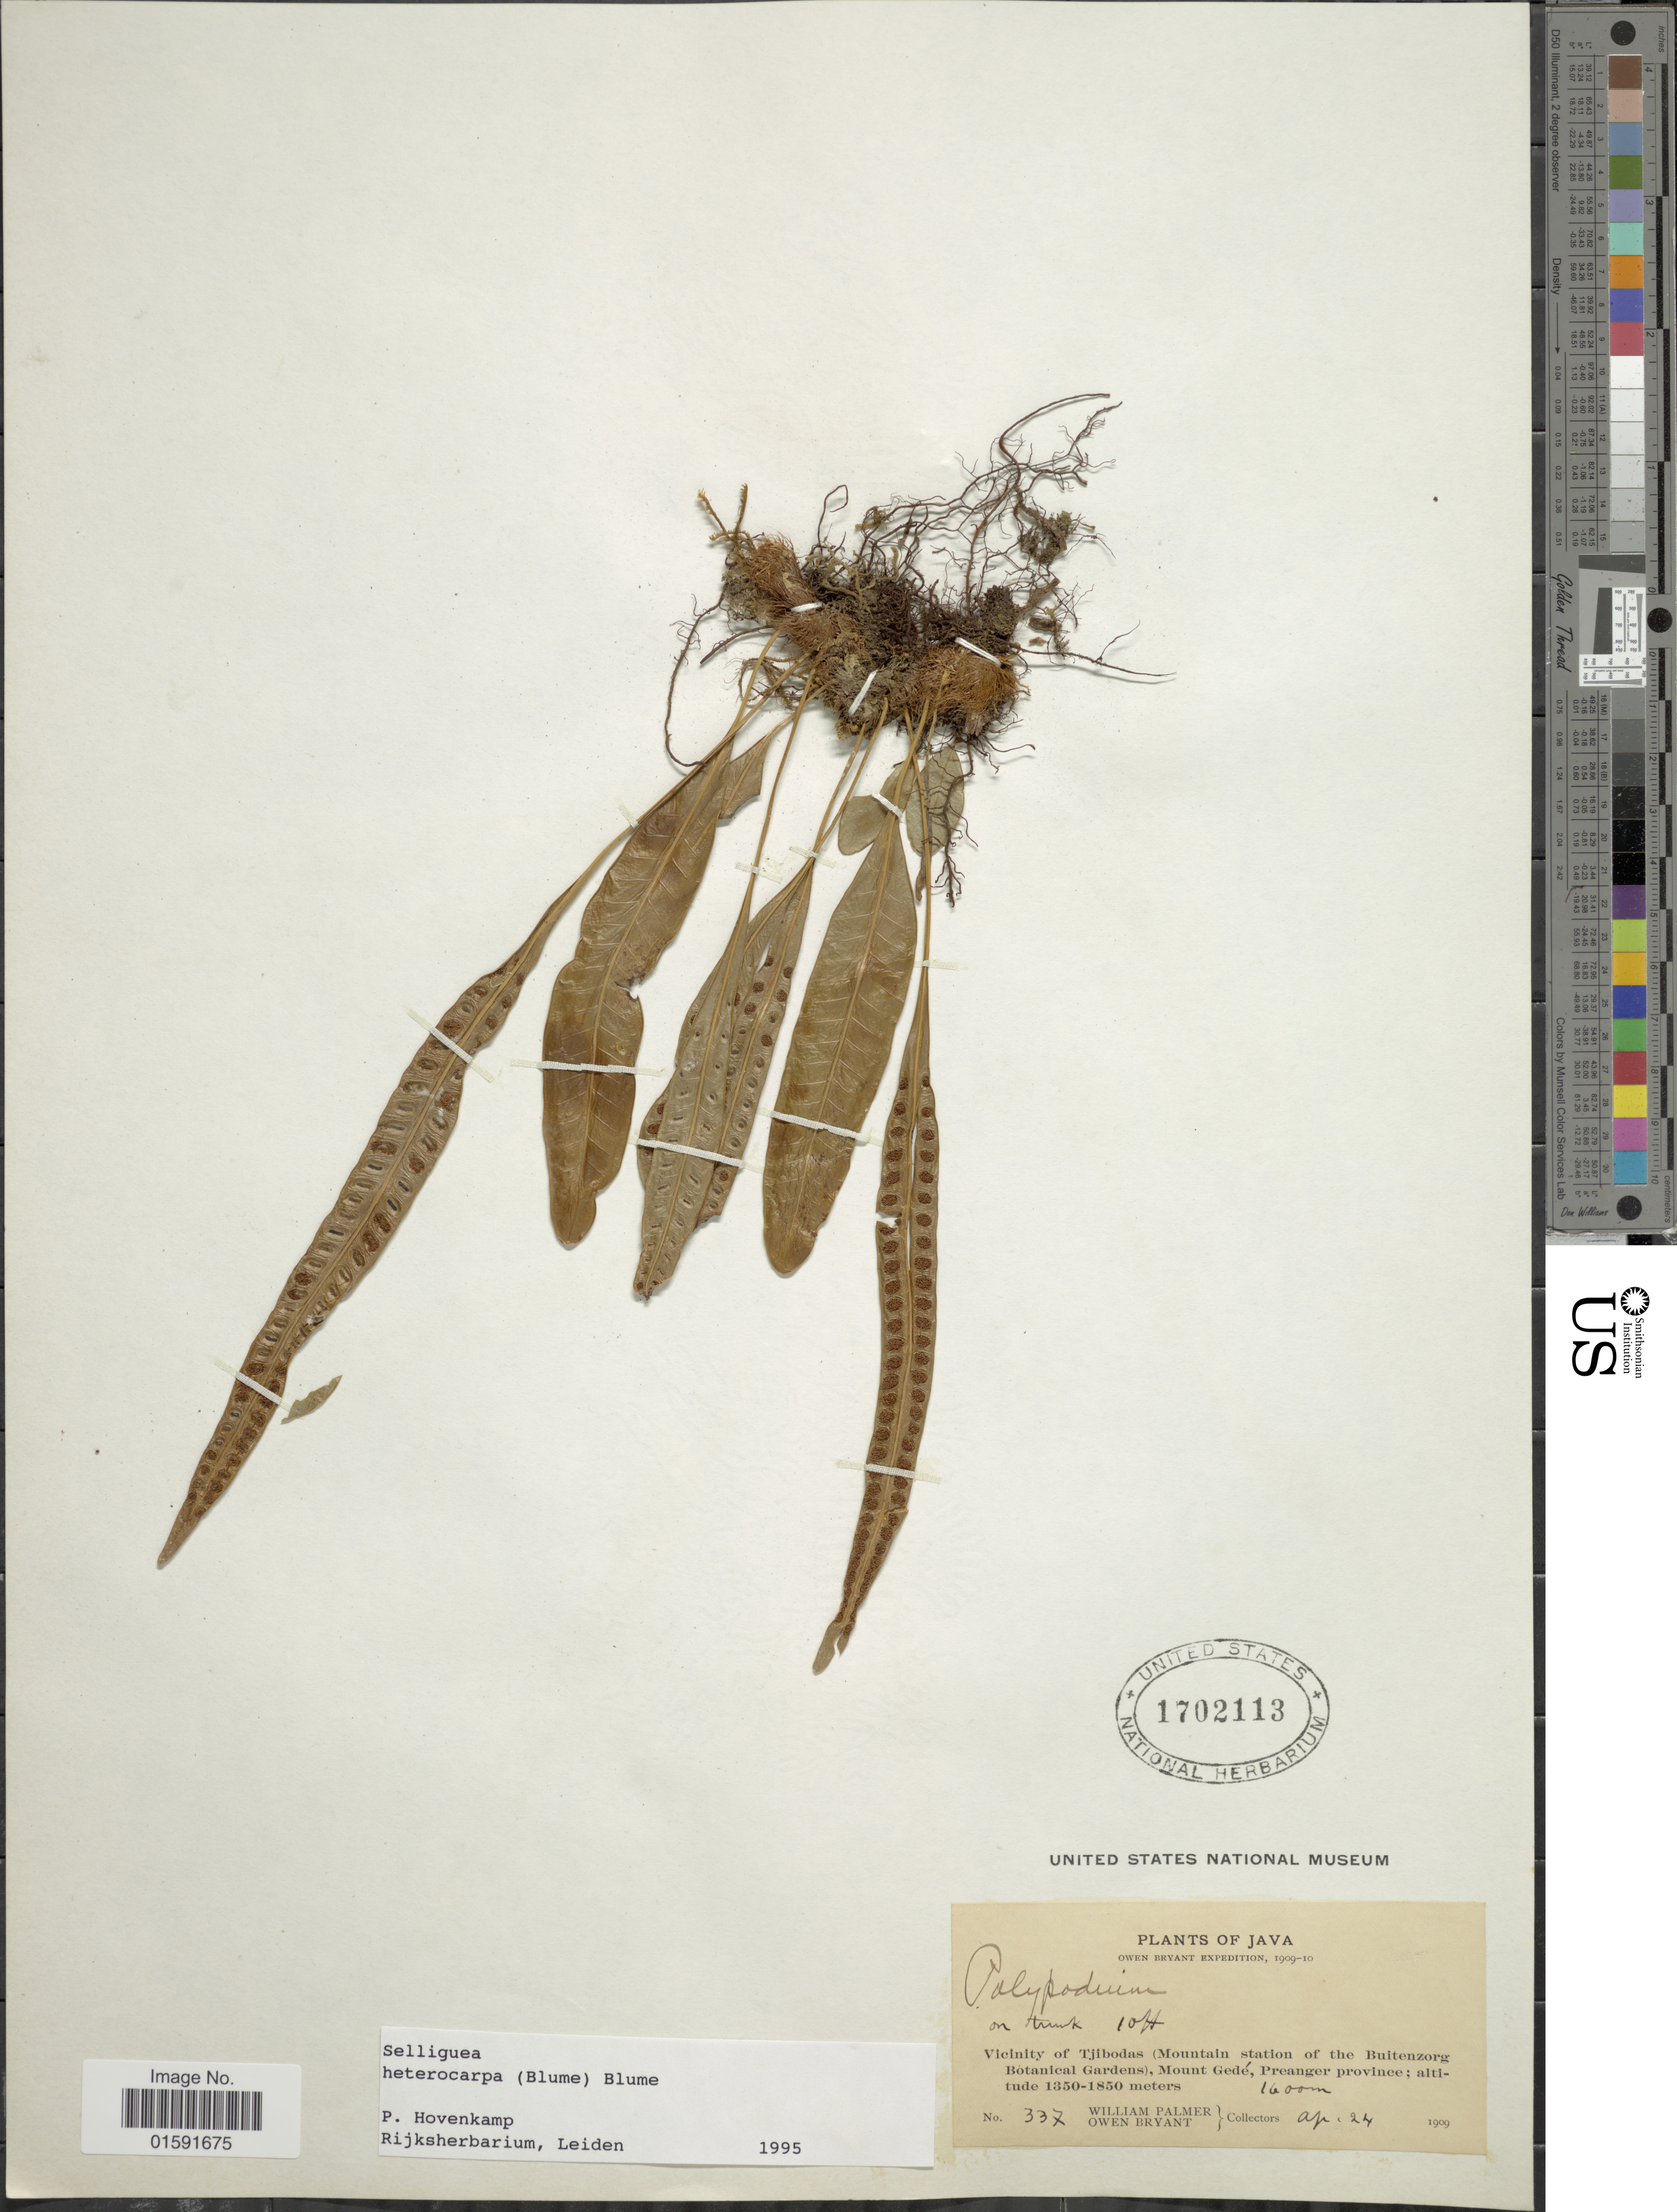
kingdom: Plantae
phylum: Tracheophyta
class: Polypodiopsida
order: Polypodiales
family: Polypodiaceae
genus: Selliguea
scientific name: Selliguea heterocarpa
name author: (Blume) Blume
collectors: W. Palmer & O. Bryant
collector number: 337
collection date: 1909-04-24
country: Indonesia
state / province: Java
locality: Vicinity of Tjibodas (Mountain Station of the Buitenzorg Botanical Gardens), Mount Gedé, Preanger Province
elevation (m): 1600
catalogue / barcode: US 1702113